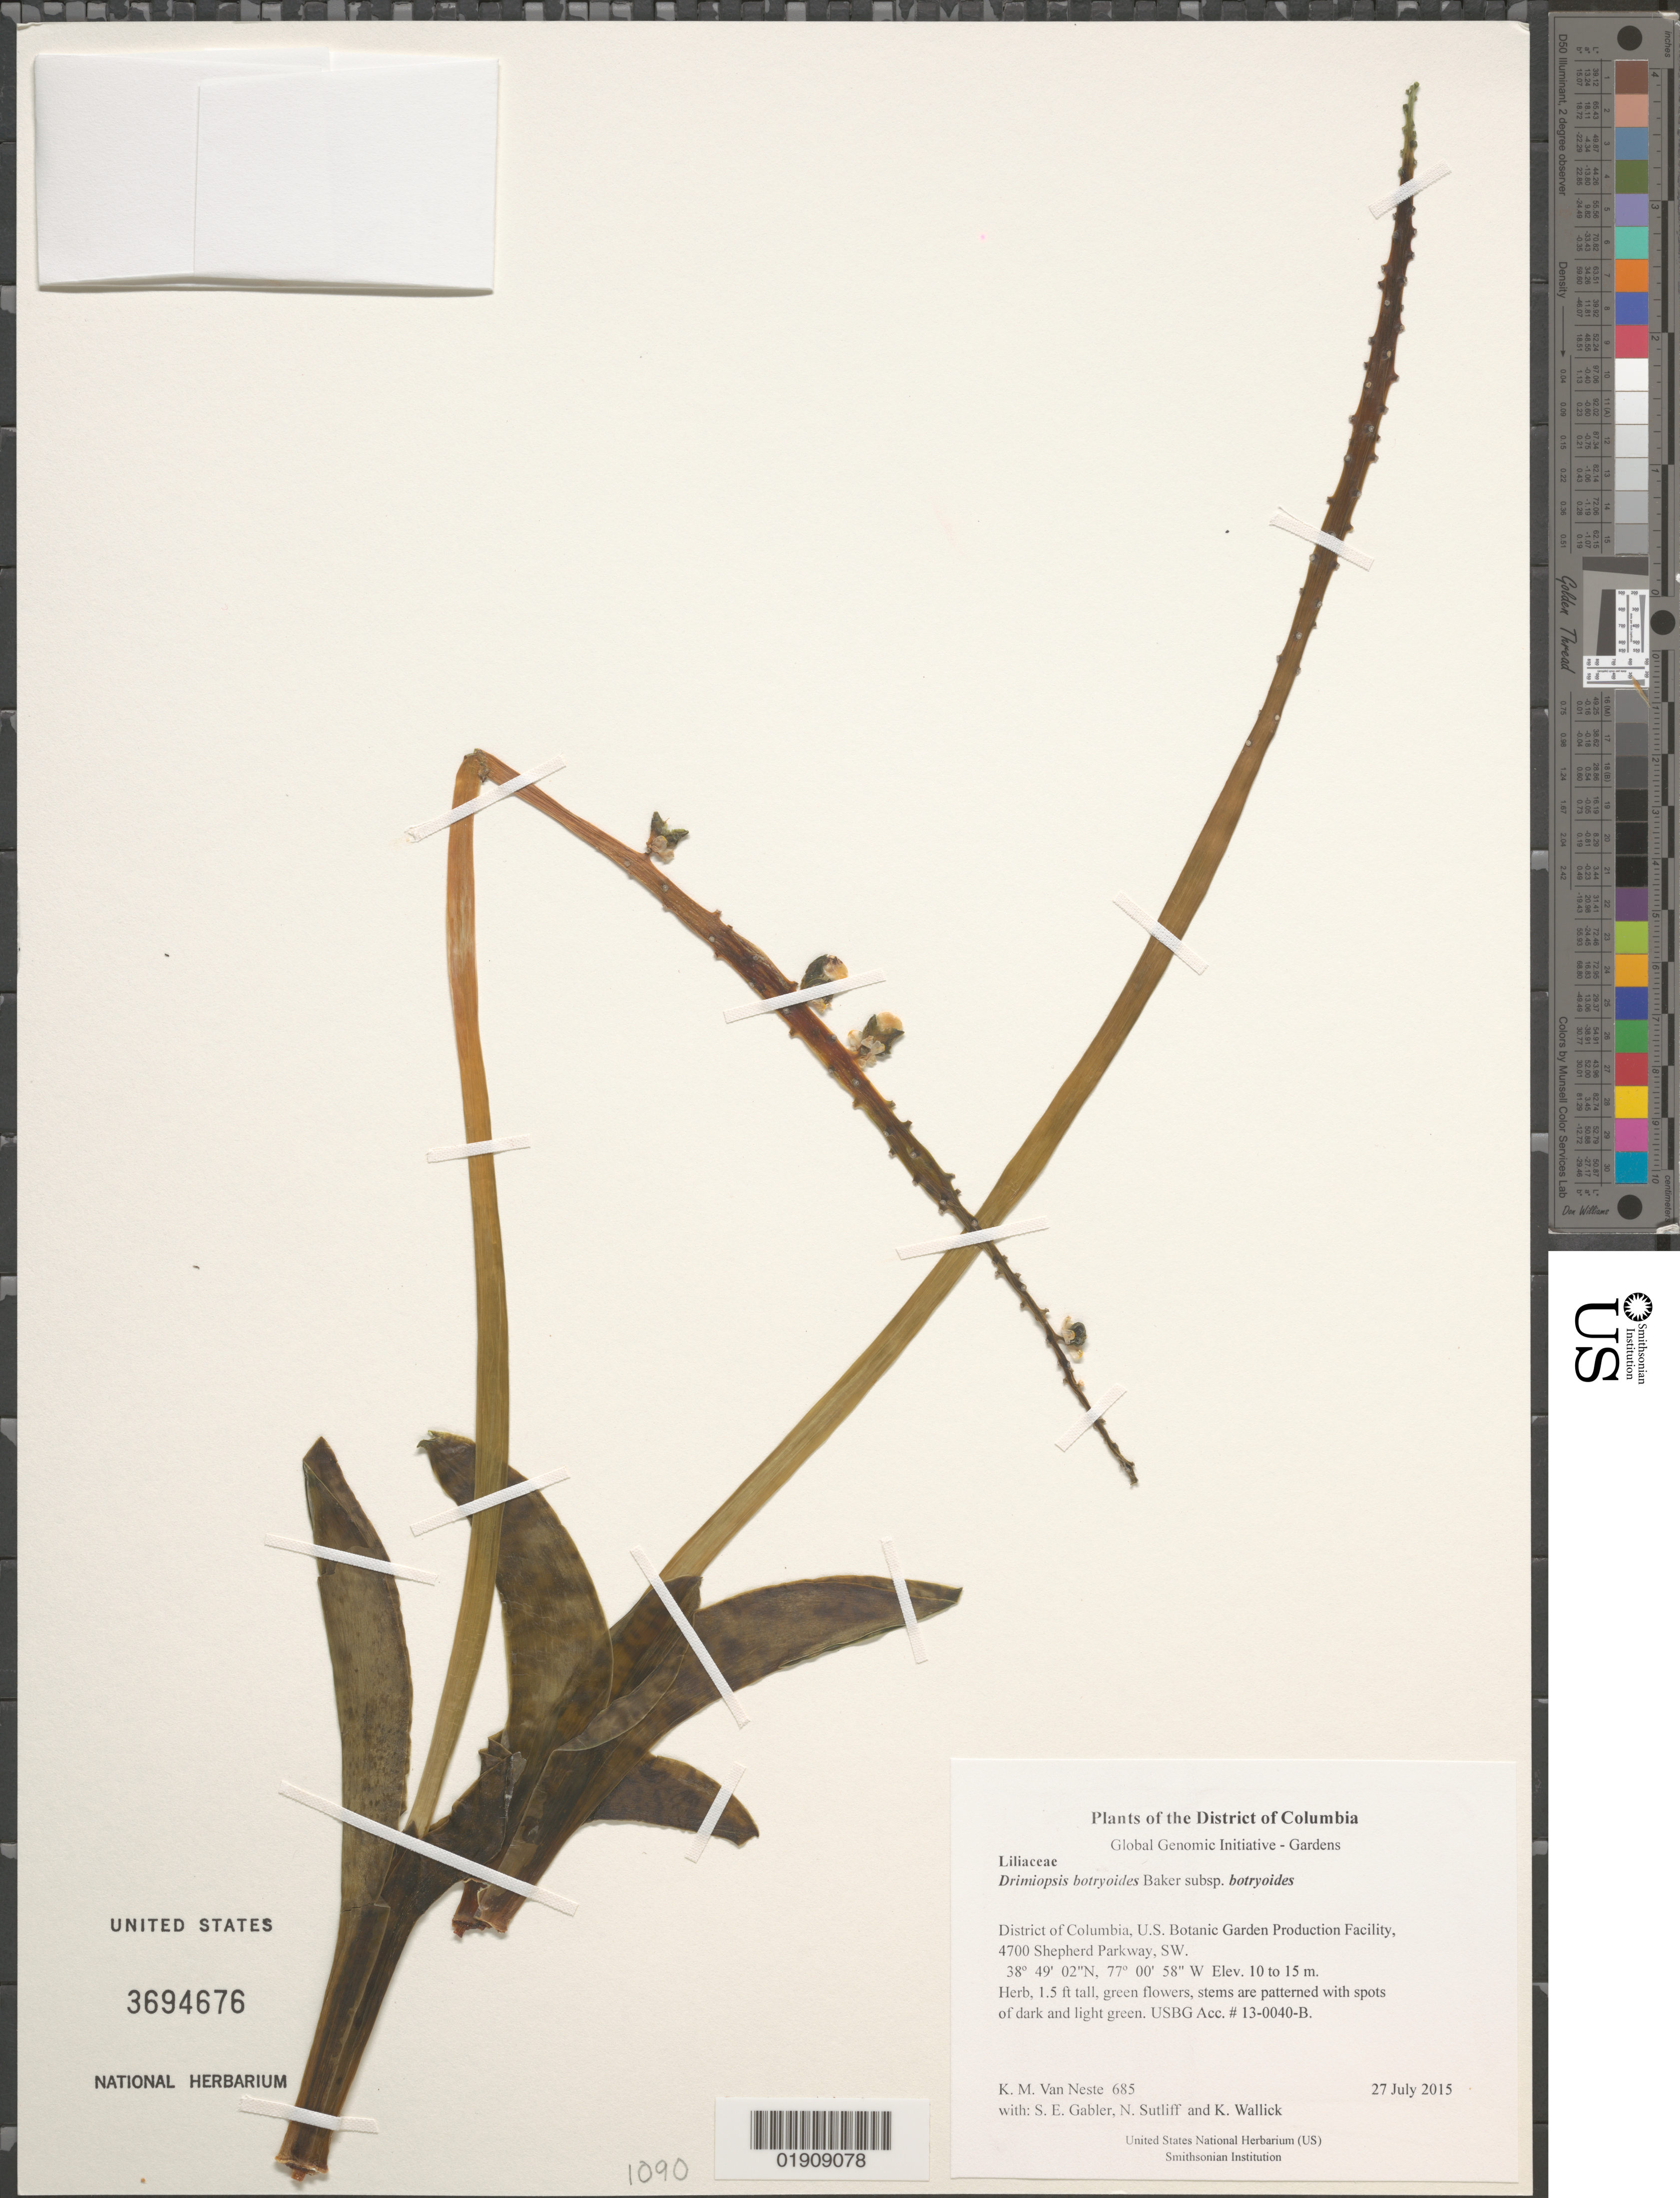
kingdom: Plantae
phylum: Tracheophyta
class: Liliopsida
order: Asparagales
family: Asparagaceae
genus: Drimiopsis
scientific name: Drimiopsis botryoides subsp. botryoides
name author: Baker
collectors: K. M. Van Neste, S. E. Gabler, N. Sutliff & K. Wallick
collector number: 685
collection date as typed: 27 July 2015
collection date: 2015-07-27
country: United States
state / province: District of Columbia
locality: U.S. Botanic Garden Production Facility, 4700 Shepherd Parkway, SW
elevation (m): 10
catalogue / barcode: US 3694676